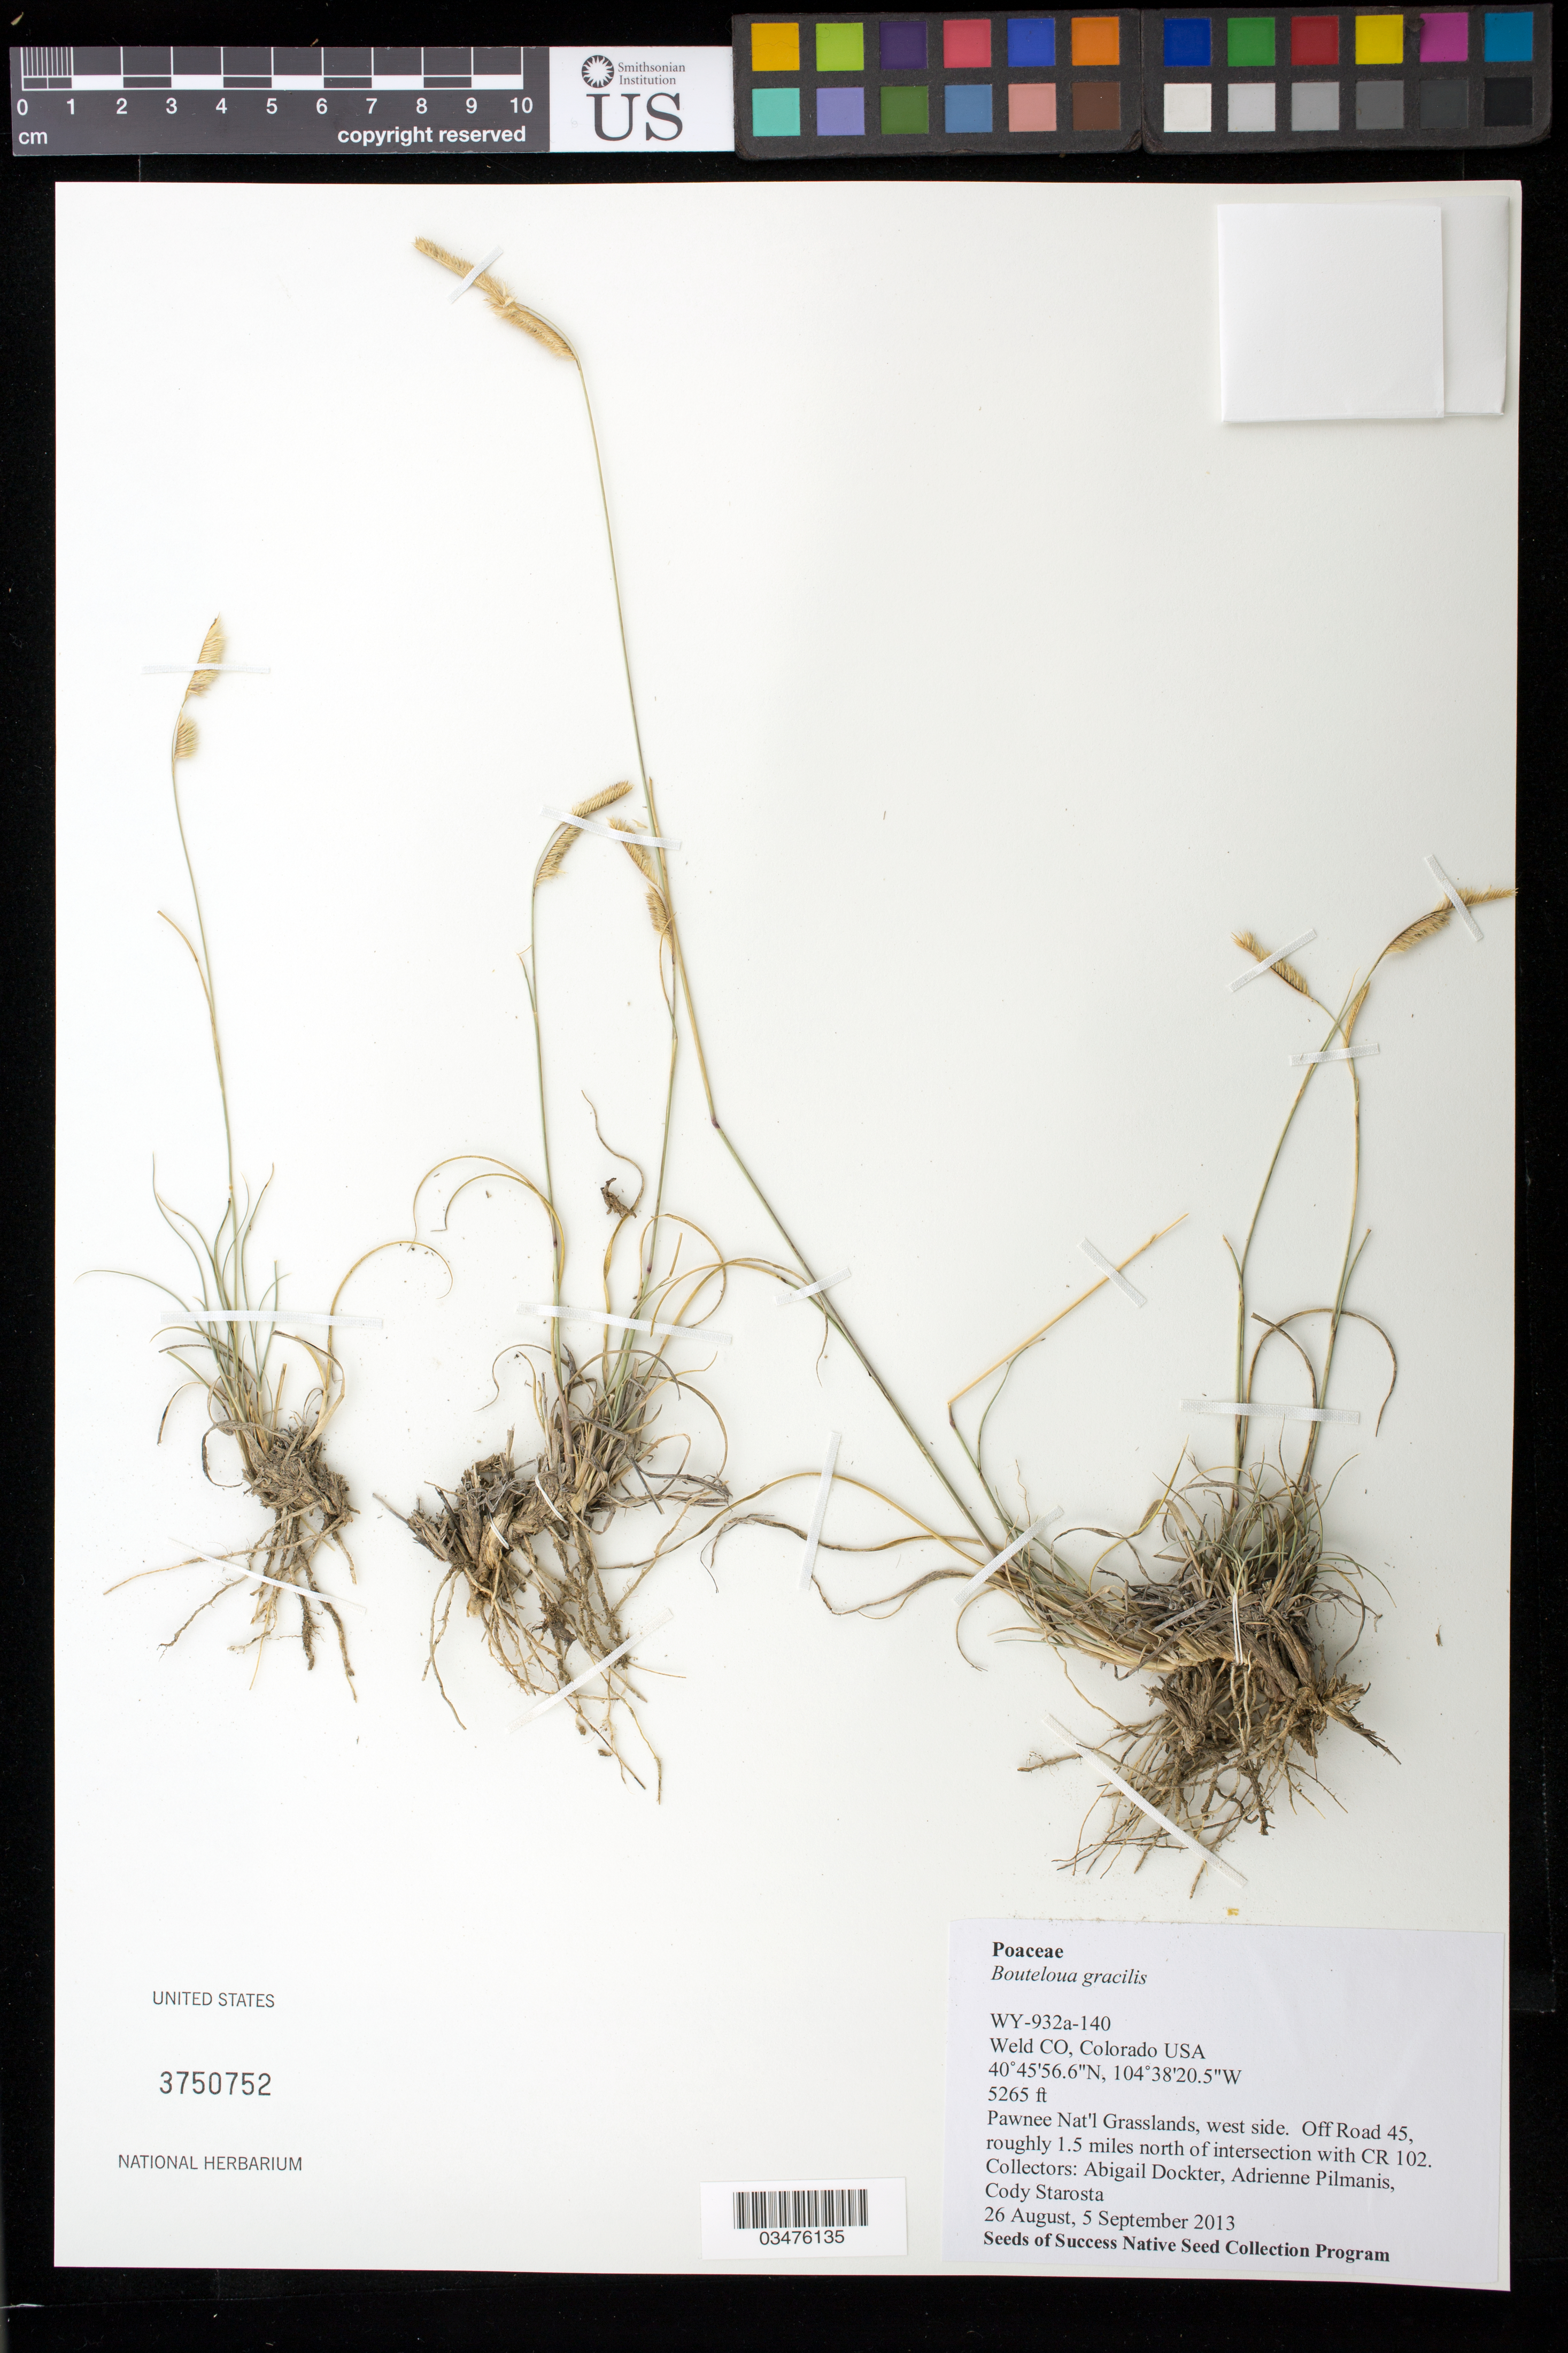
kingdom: Plantae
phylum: Tracheophyta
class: Liliopsida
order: Poales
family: Poaceae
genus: Bouteloua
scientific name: Bouteloua gracilis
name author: (Kunth) Lag. ex Griffiths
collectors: A. Dockter, A. Pilmanis & C. Starosta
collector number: WY932A-140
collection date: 2013-08-26,2013-09-05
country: United States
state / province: Colorado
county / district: Weld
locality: Pawnee National Grasslands, west side. Off Road 45, 1.5 mi. N of intersection with CR 102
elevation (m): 1605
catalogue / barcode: US 3750752